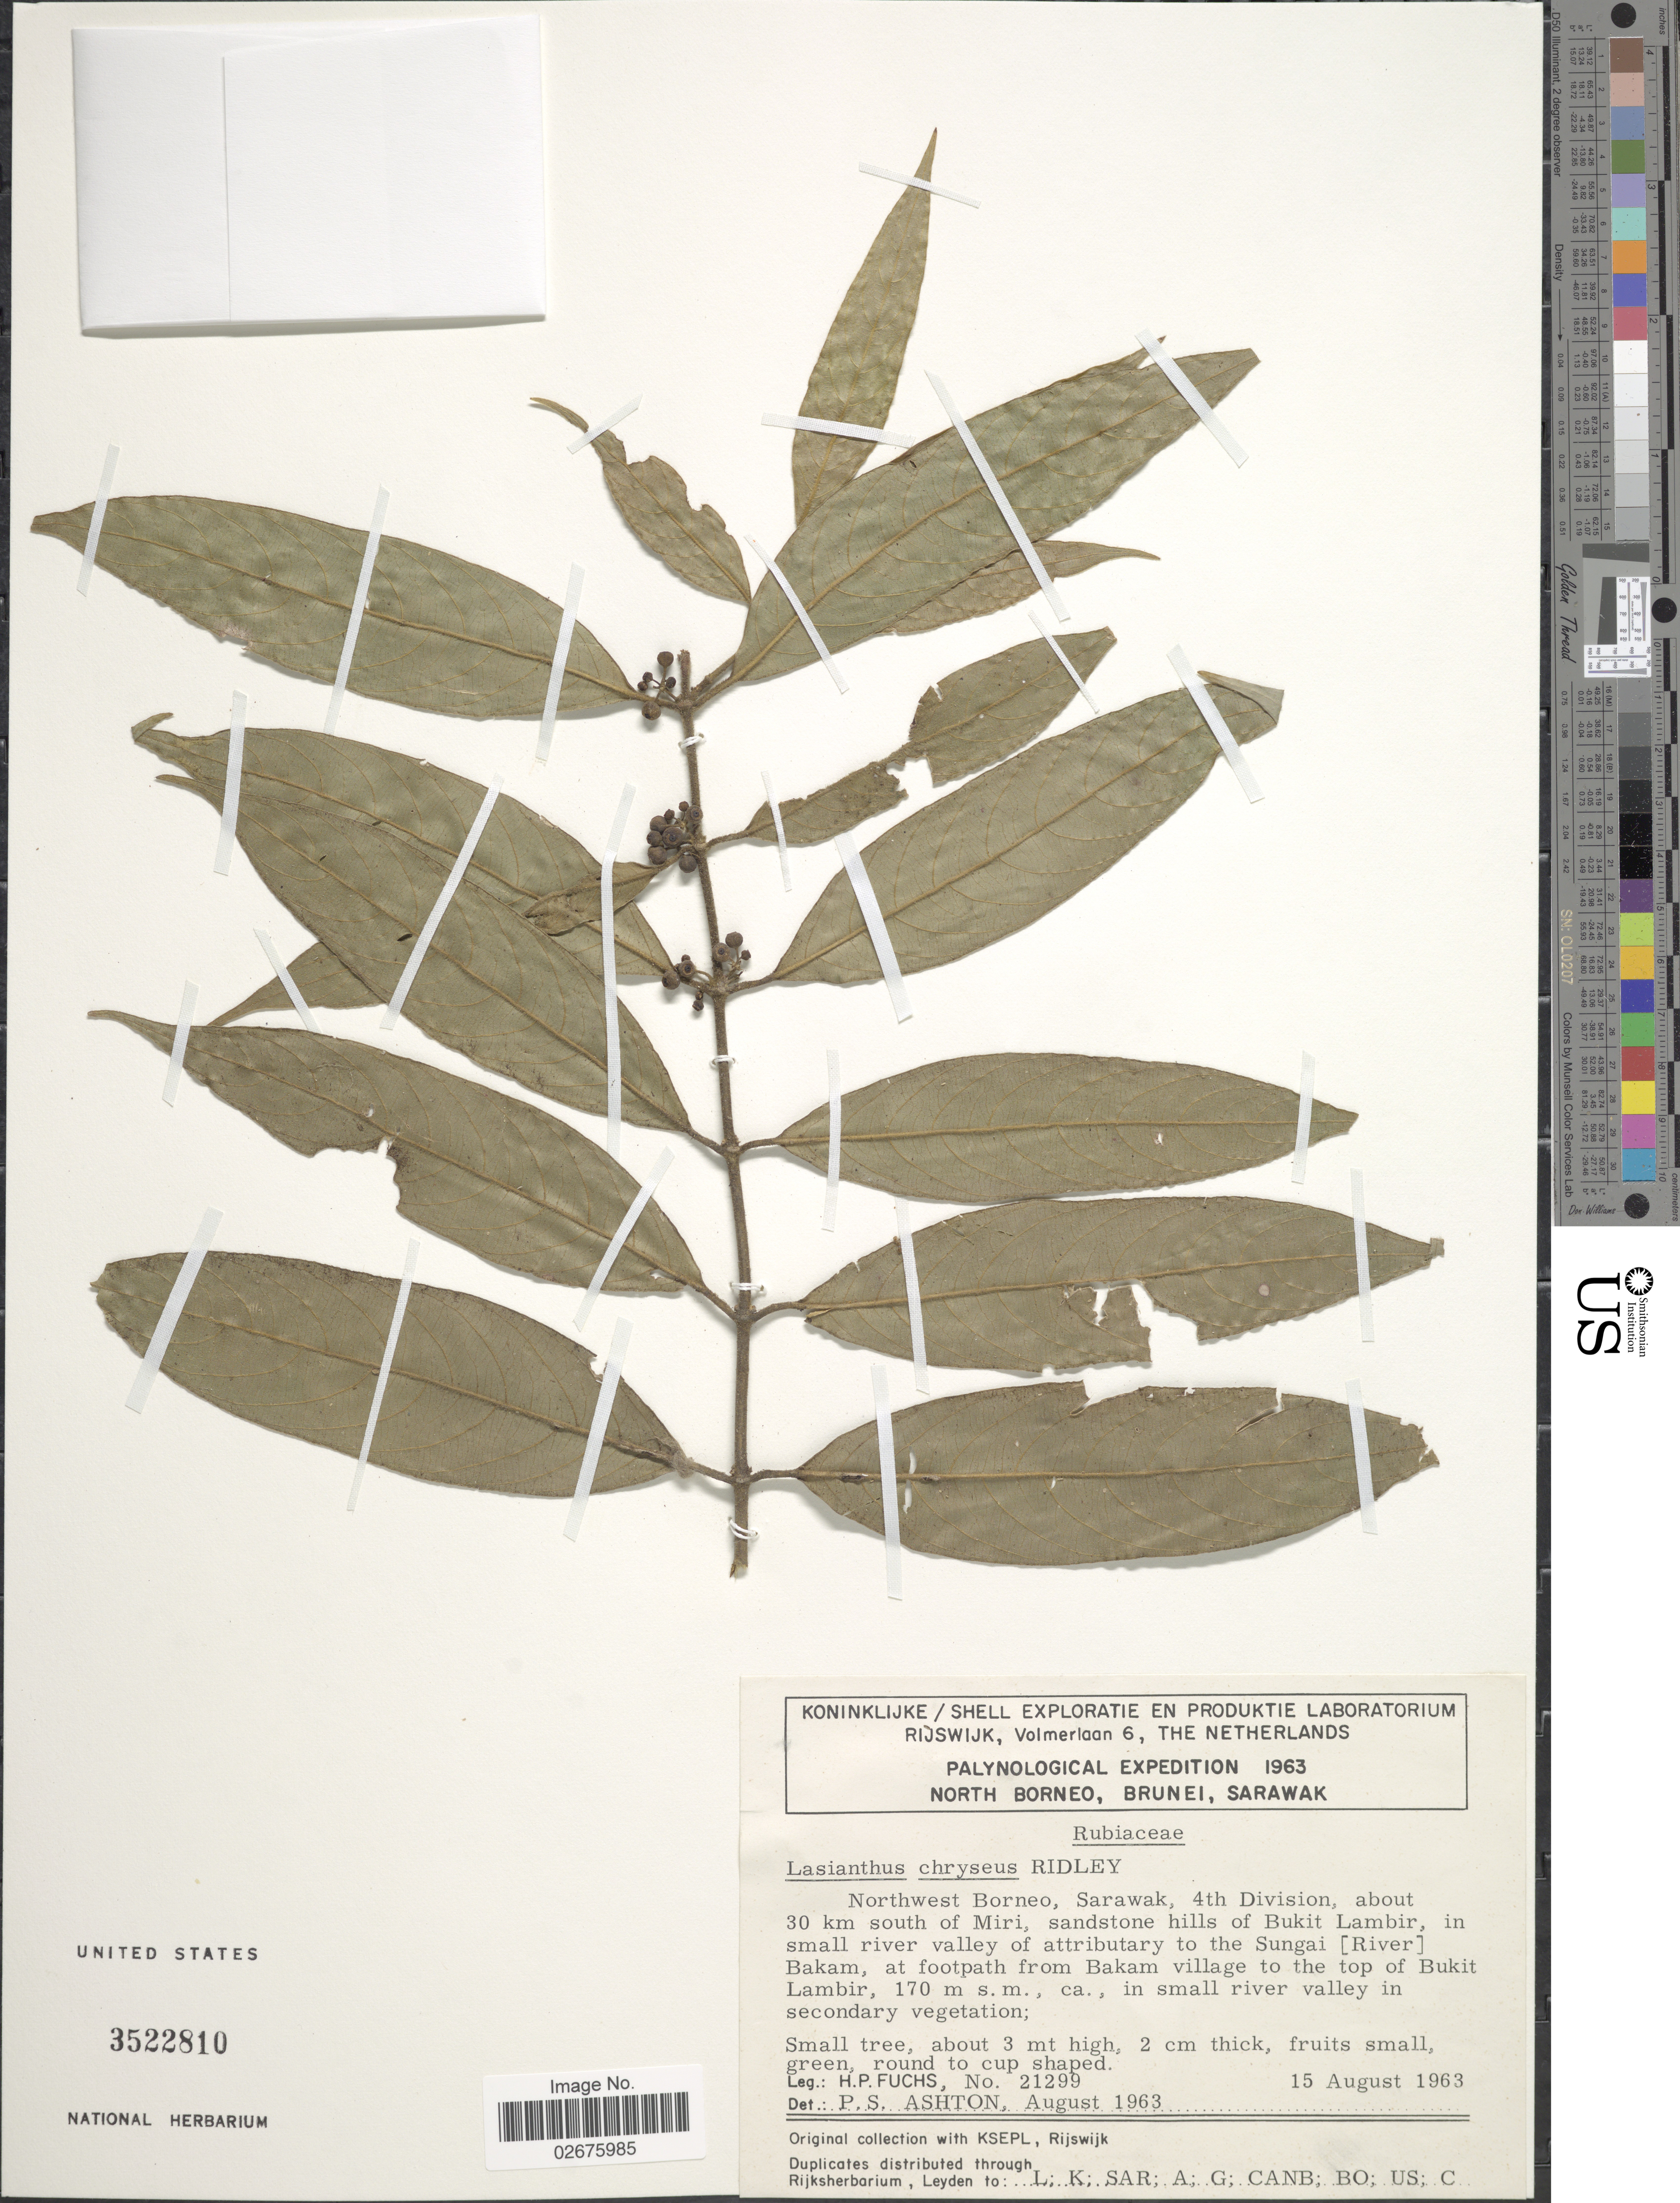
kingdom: Plantae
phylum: Tracheophyta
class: Magnoliopsida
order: Gentianales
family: Rubiaceae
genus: Lasianthus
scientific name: Lasianthus chryseus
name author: Ridl.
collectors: H. P. Fuchs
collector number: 21299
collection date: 1963-08-15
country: Malaysia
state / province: Sarawak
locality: Northwest Borneo, 4th Division, about 30 km south of Miri, sandstone hills of Bukit Lambir, in small river valley of attributary to the Sungai [River] Bakam, at footpath from Bakam village to the top of Bukit Lambir, in small river valley in secondary vegetation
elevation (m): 170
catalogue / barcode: US 3522810